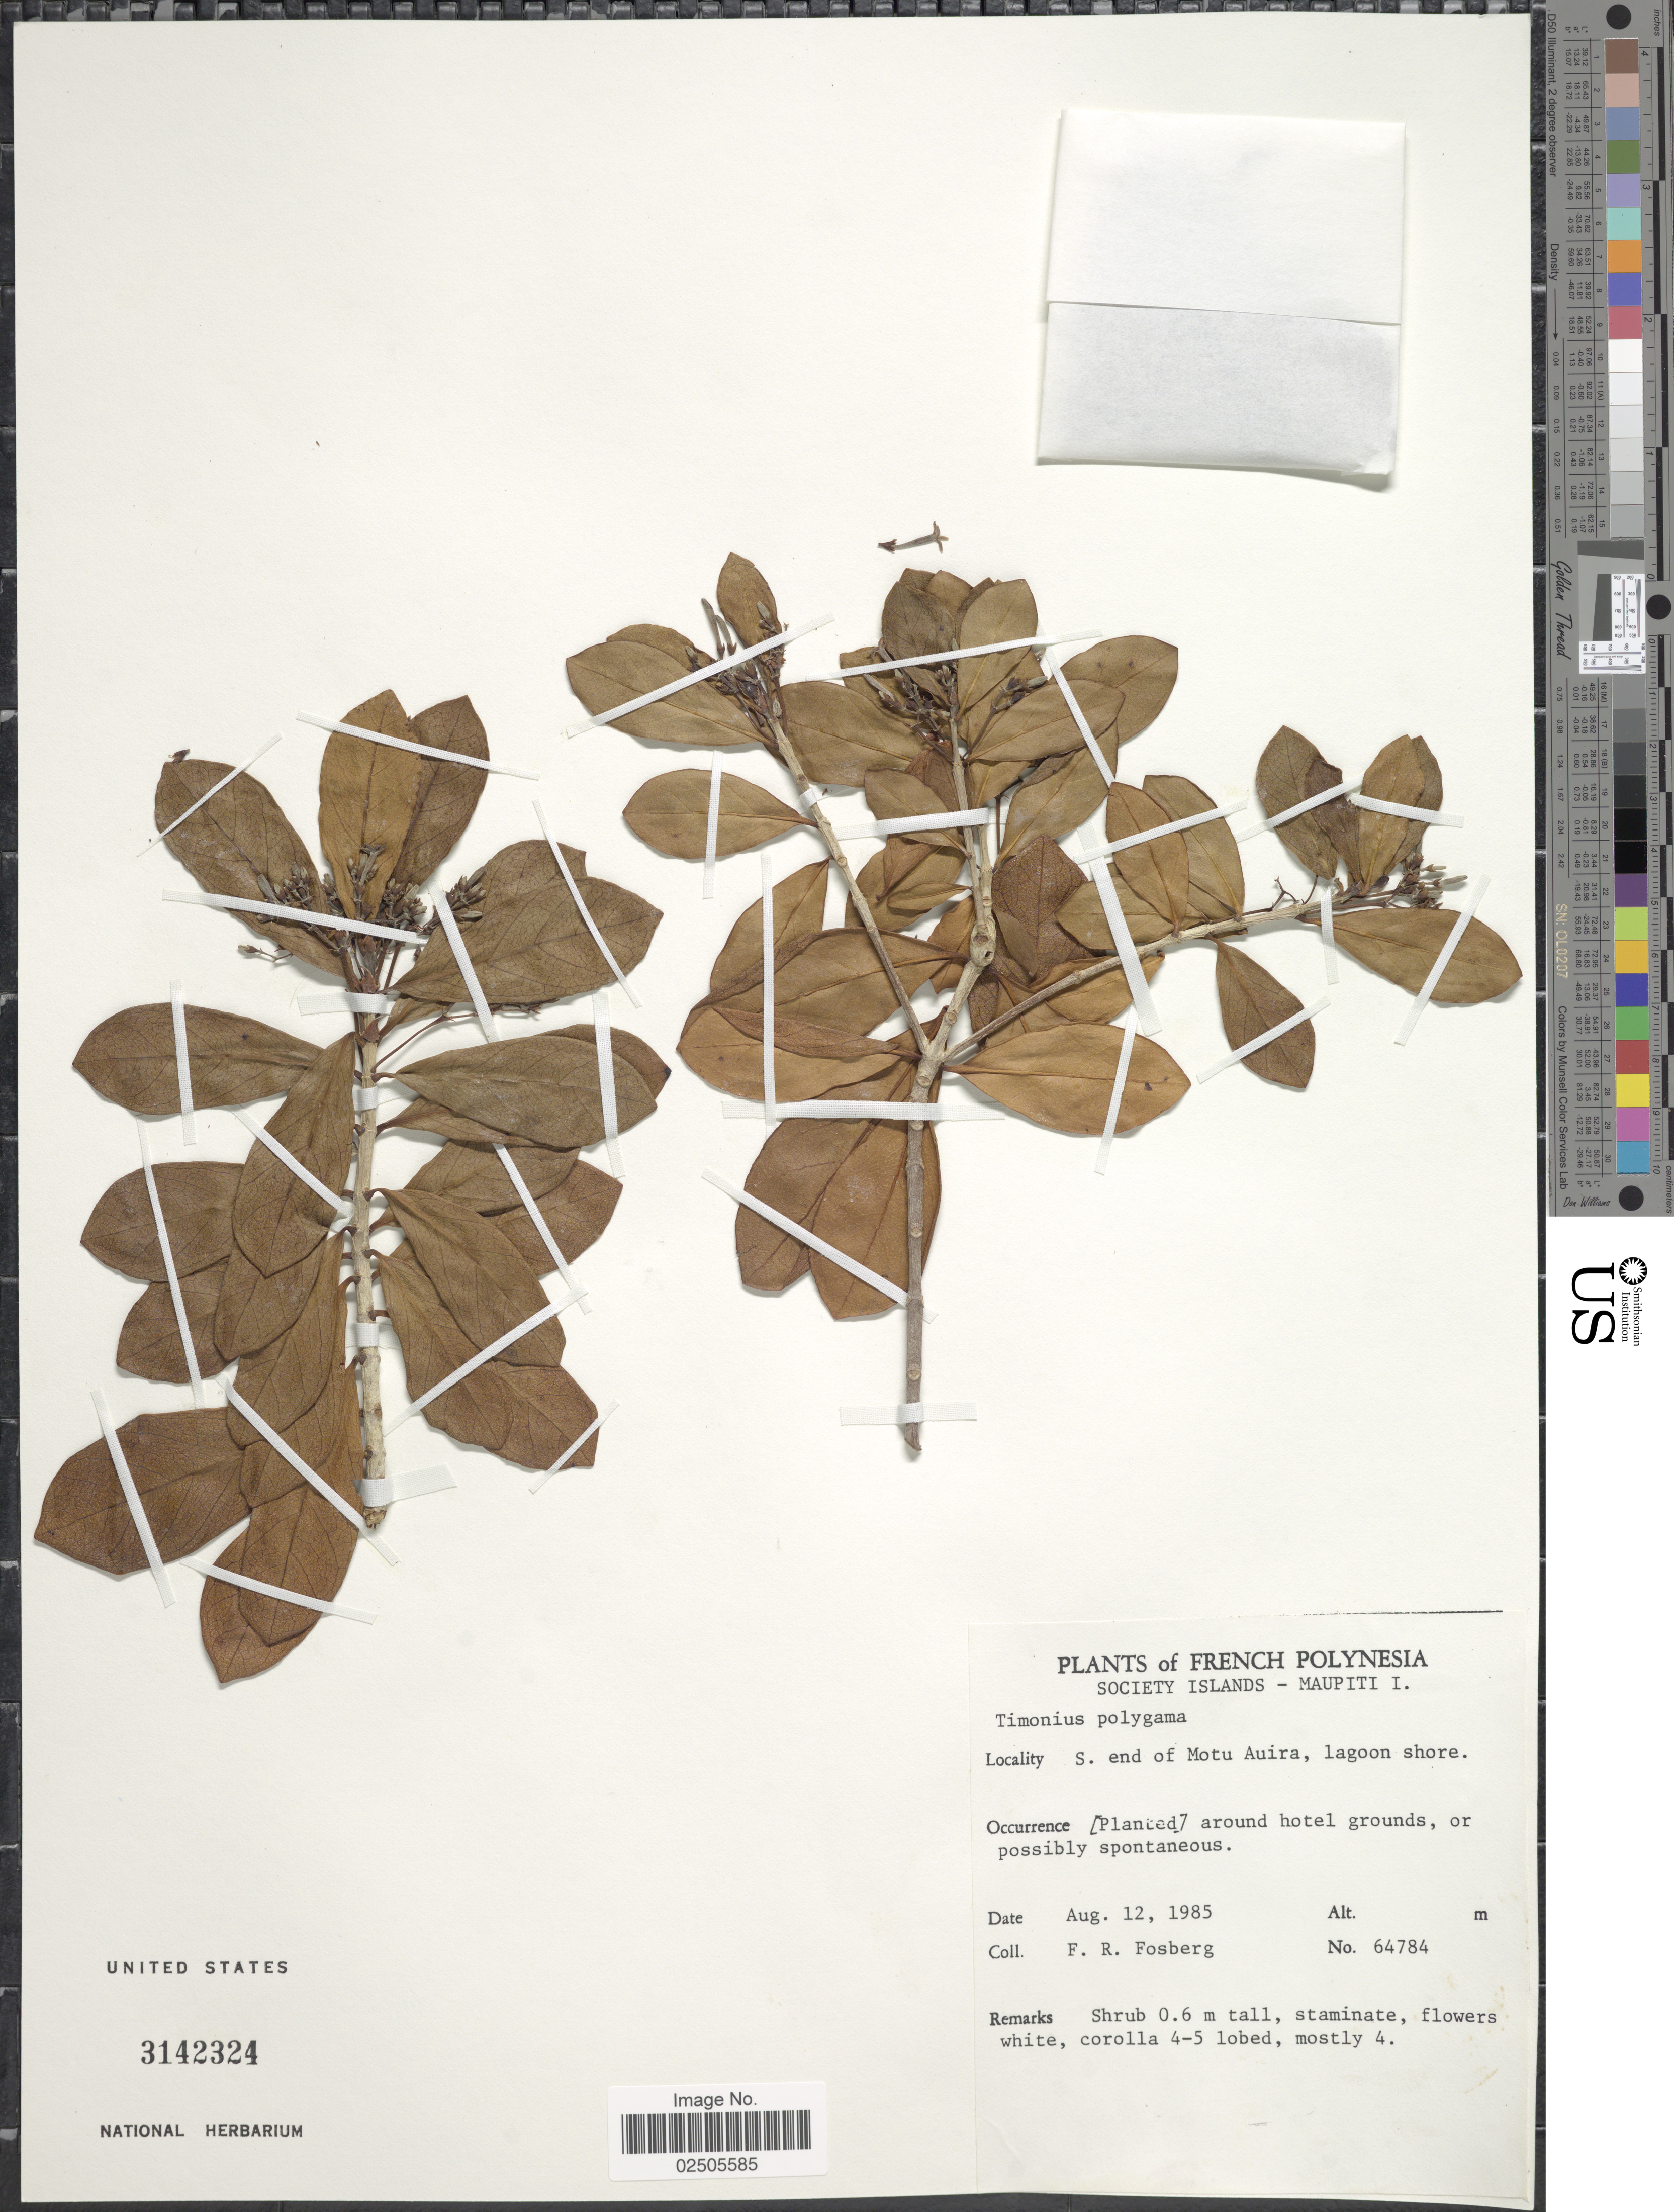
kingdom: Plantae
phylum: Tracheophyta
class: Magnoliopsida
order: Gentianales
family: Rubiaceae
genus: Timonius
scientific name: Timonius polygamus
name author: (G. Forst.) Rob.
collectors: F. R. Fosberg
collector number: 64784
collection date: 1985-08-12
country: French Polynesia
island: Maupiti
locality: Society Islands - Maupiti I, S. end of Motu Auira, lagoon shore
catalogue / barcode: US 3142324